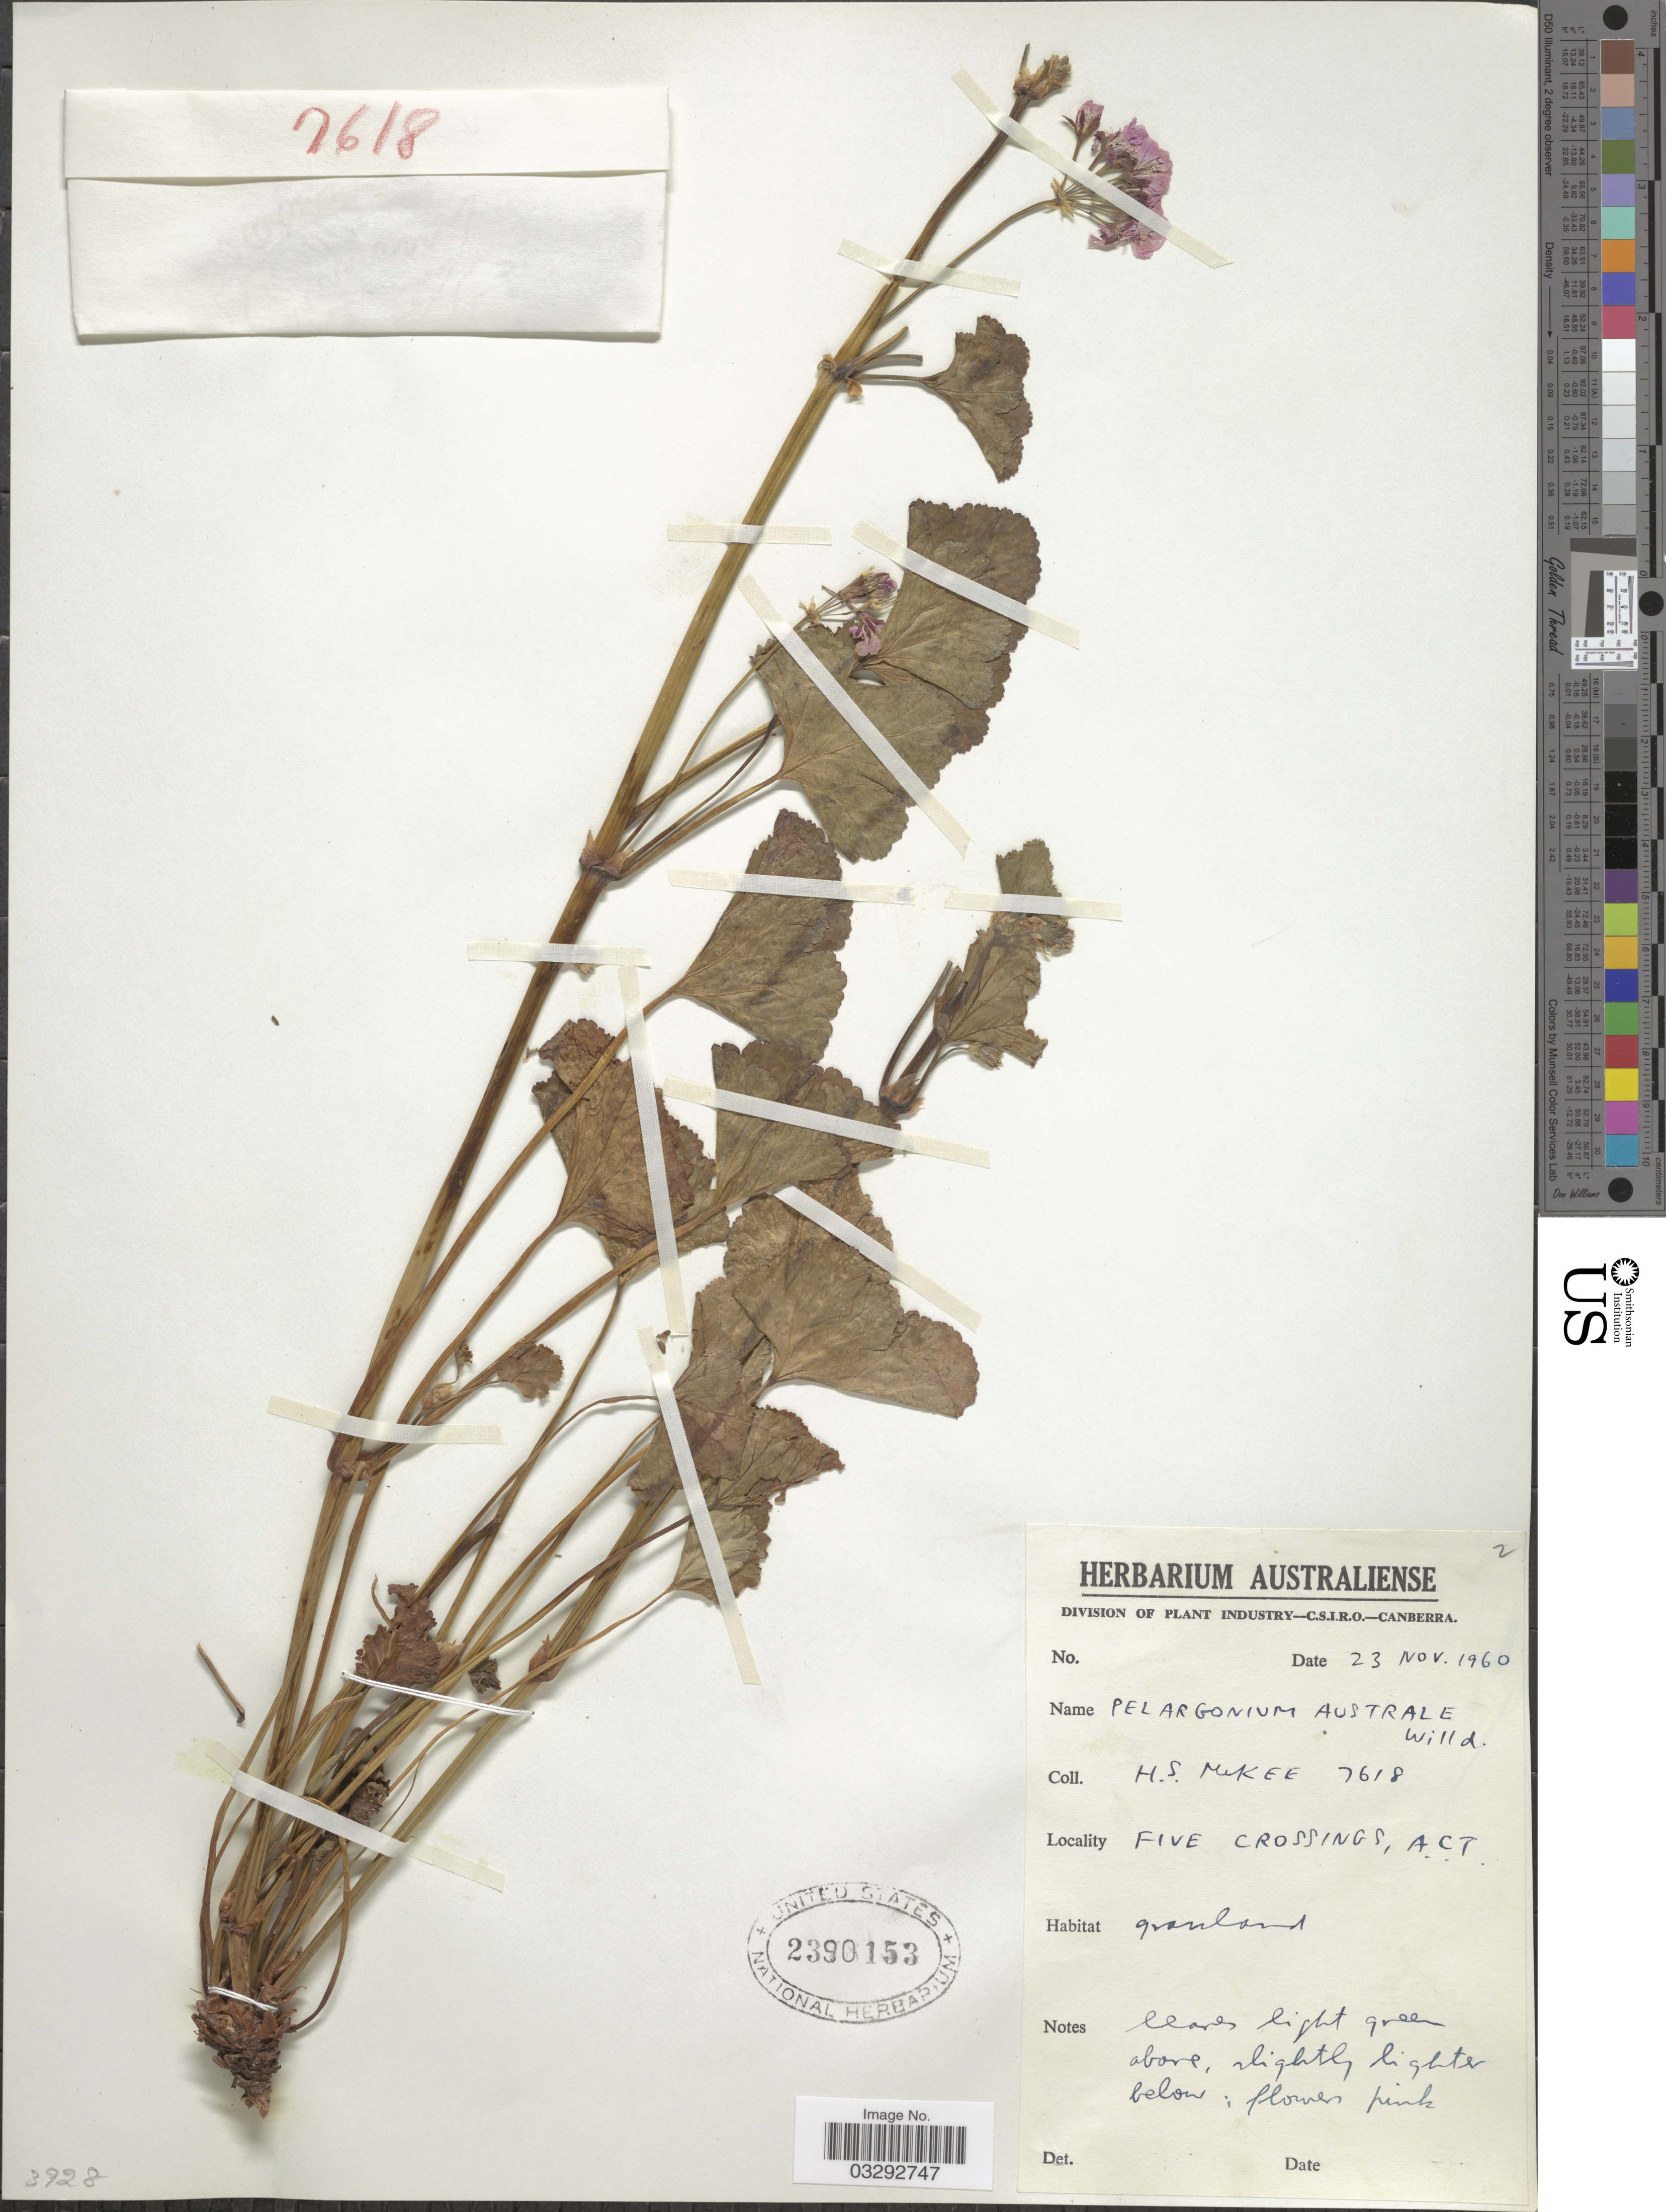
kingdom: Plantae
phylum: Tracheophyta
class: Magnoliopsida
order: Geraniales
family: Geraniaceae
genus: Pelargonium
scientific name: Pelargonium australe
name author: Willd.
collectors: H. S. McKee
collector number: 7618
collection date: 1960-11-23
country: Australia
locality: Five Crossings, A.C.T.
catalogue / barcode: US 2390153